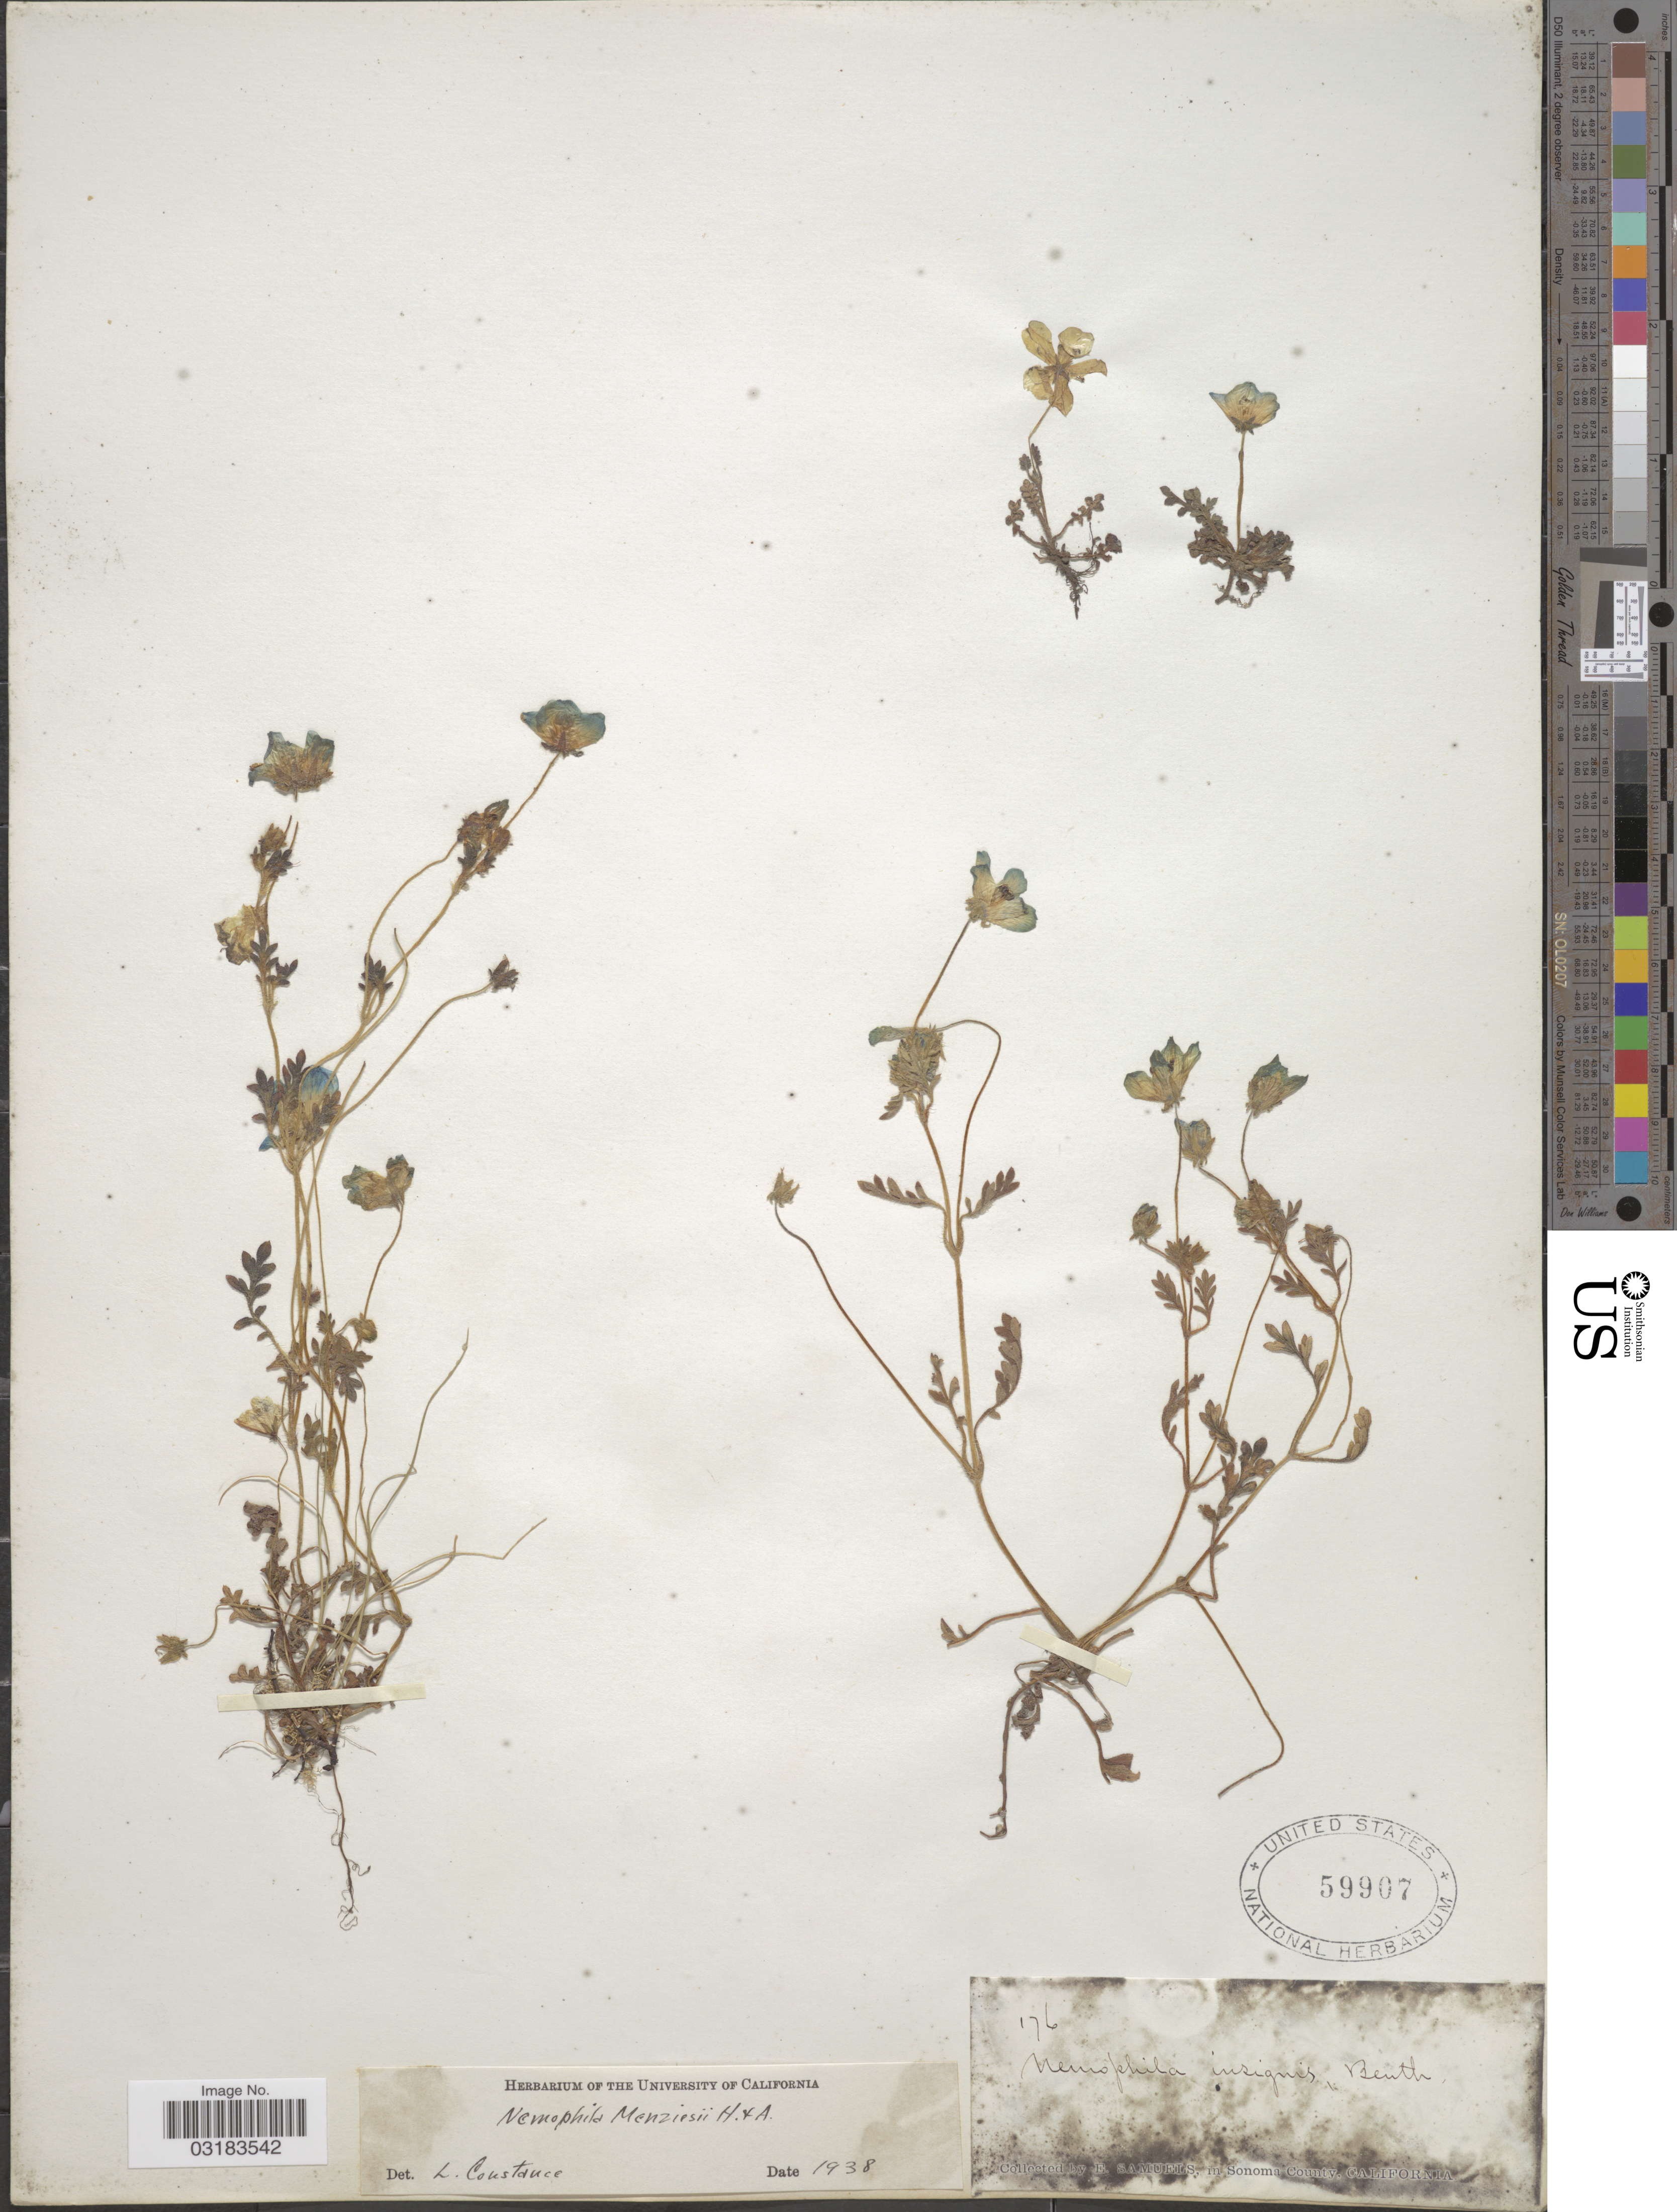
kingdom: Plantae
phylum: Tracheophyta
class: Magnoliopsida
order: Boraginales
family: Hydrophyllaceae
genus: Nemophila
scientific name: Nemophila menziesii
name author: Hook. & Arn.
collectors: E. Samuels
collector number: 176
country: United States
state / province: California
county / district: Sonoma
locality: In Sonoma County.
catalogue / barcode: US 59907